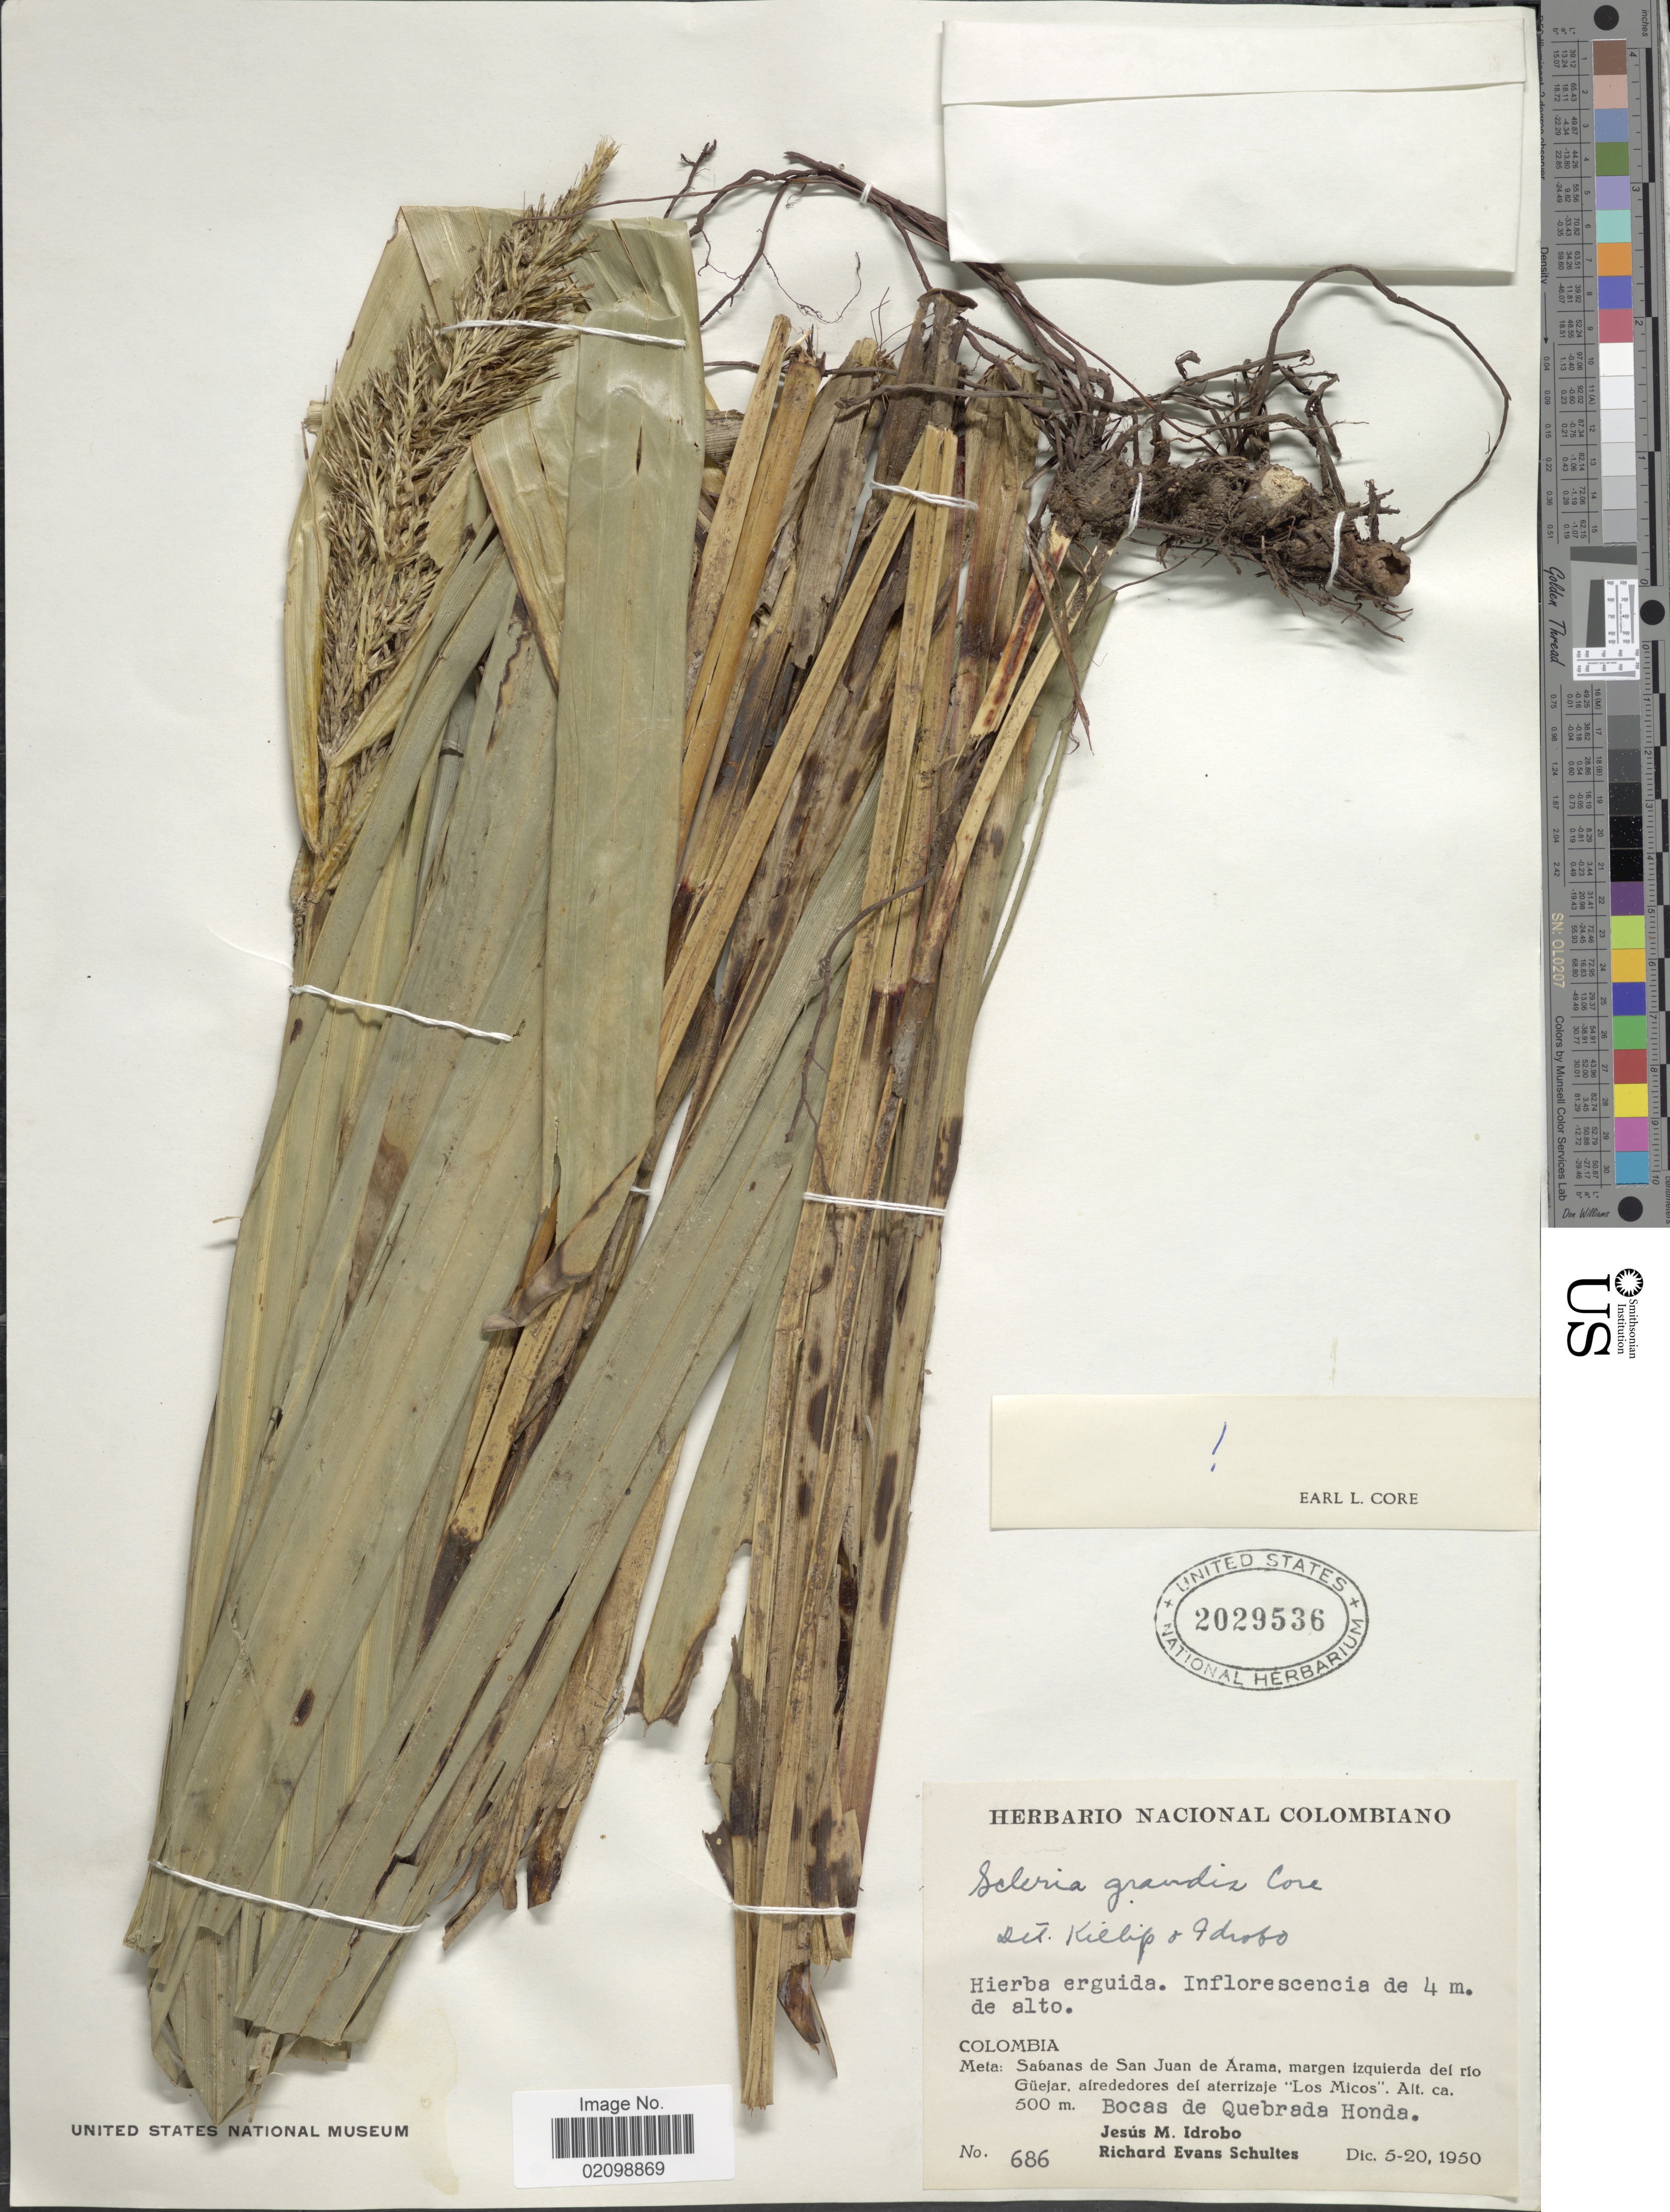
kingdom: Plantae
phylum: Tracheophyta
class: Liliopsida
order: Poales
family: Cyperaceae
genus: Scleria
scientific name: Scleria robusta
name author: Camelb. & Goetgh.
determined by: Strong, Mark T., (BOT), Smithsonian Institution - National Museum of Natural History (UNITED STATES)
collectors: J. M. Idrobo & R. E. Schultes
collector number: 686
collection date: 1950-12-05/1950-12-20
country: Colombia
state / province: Meta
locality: Colombia, Meta: Sabanas de San Juan de Arama, margen Izquierda del Rio Guejar, alrededores del Aterrizaje "Los Micos". Bocas de Quebrada Honda.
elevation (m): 500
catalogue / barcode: US 2029536